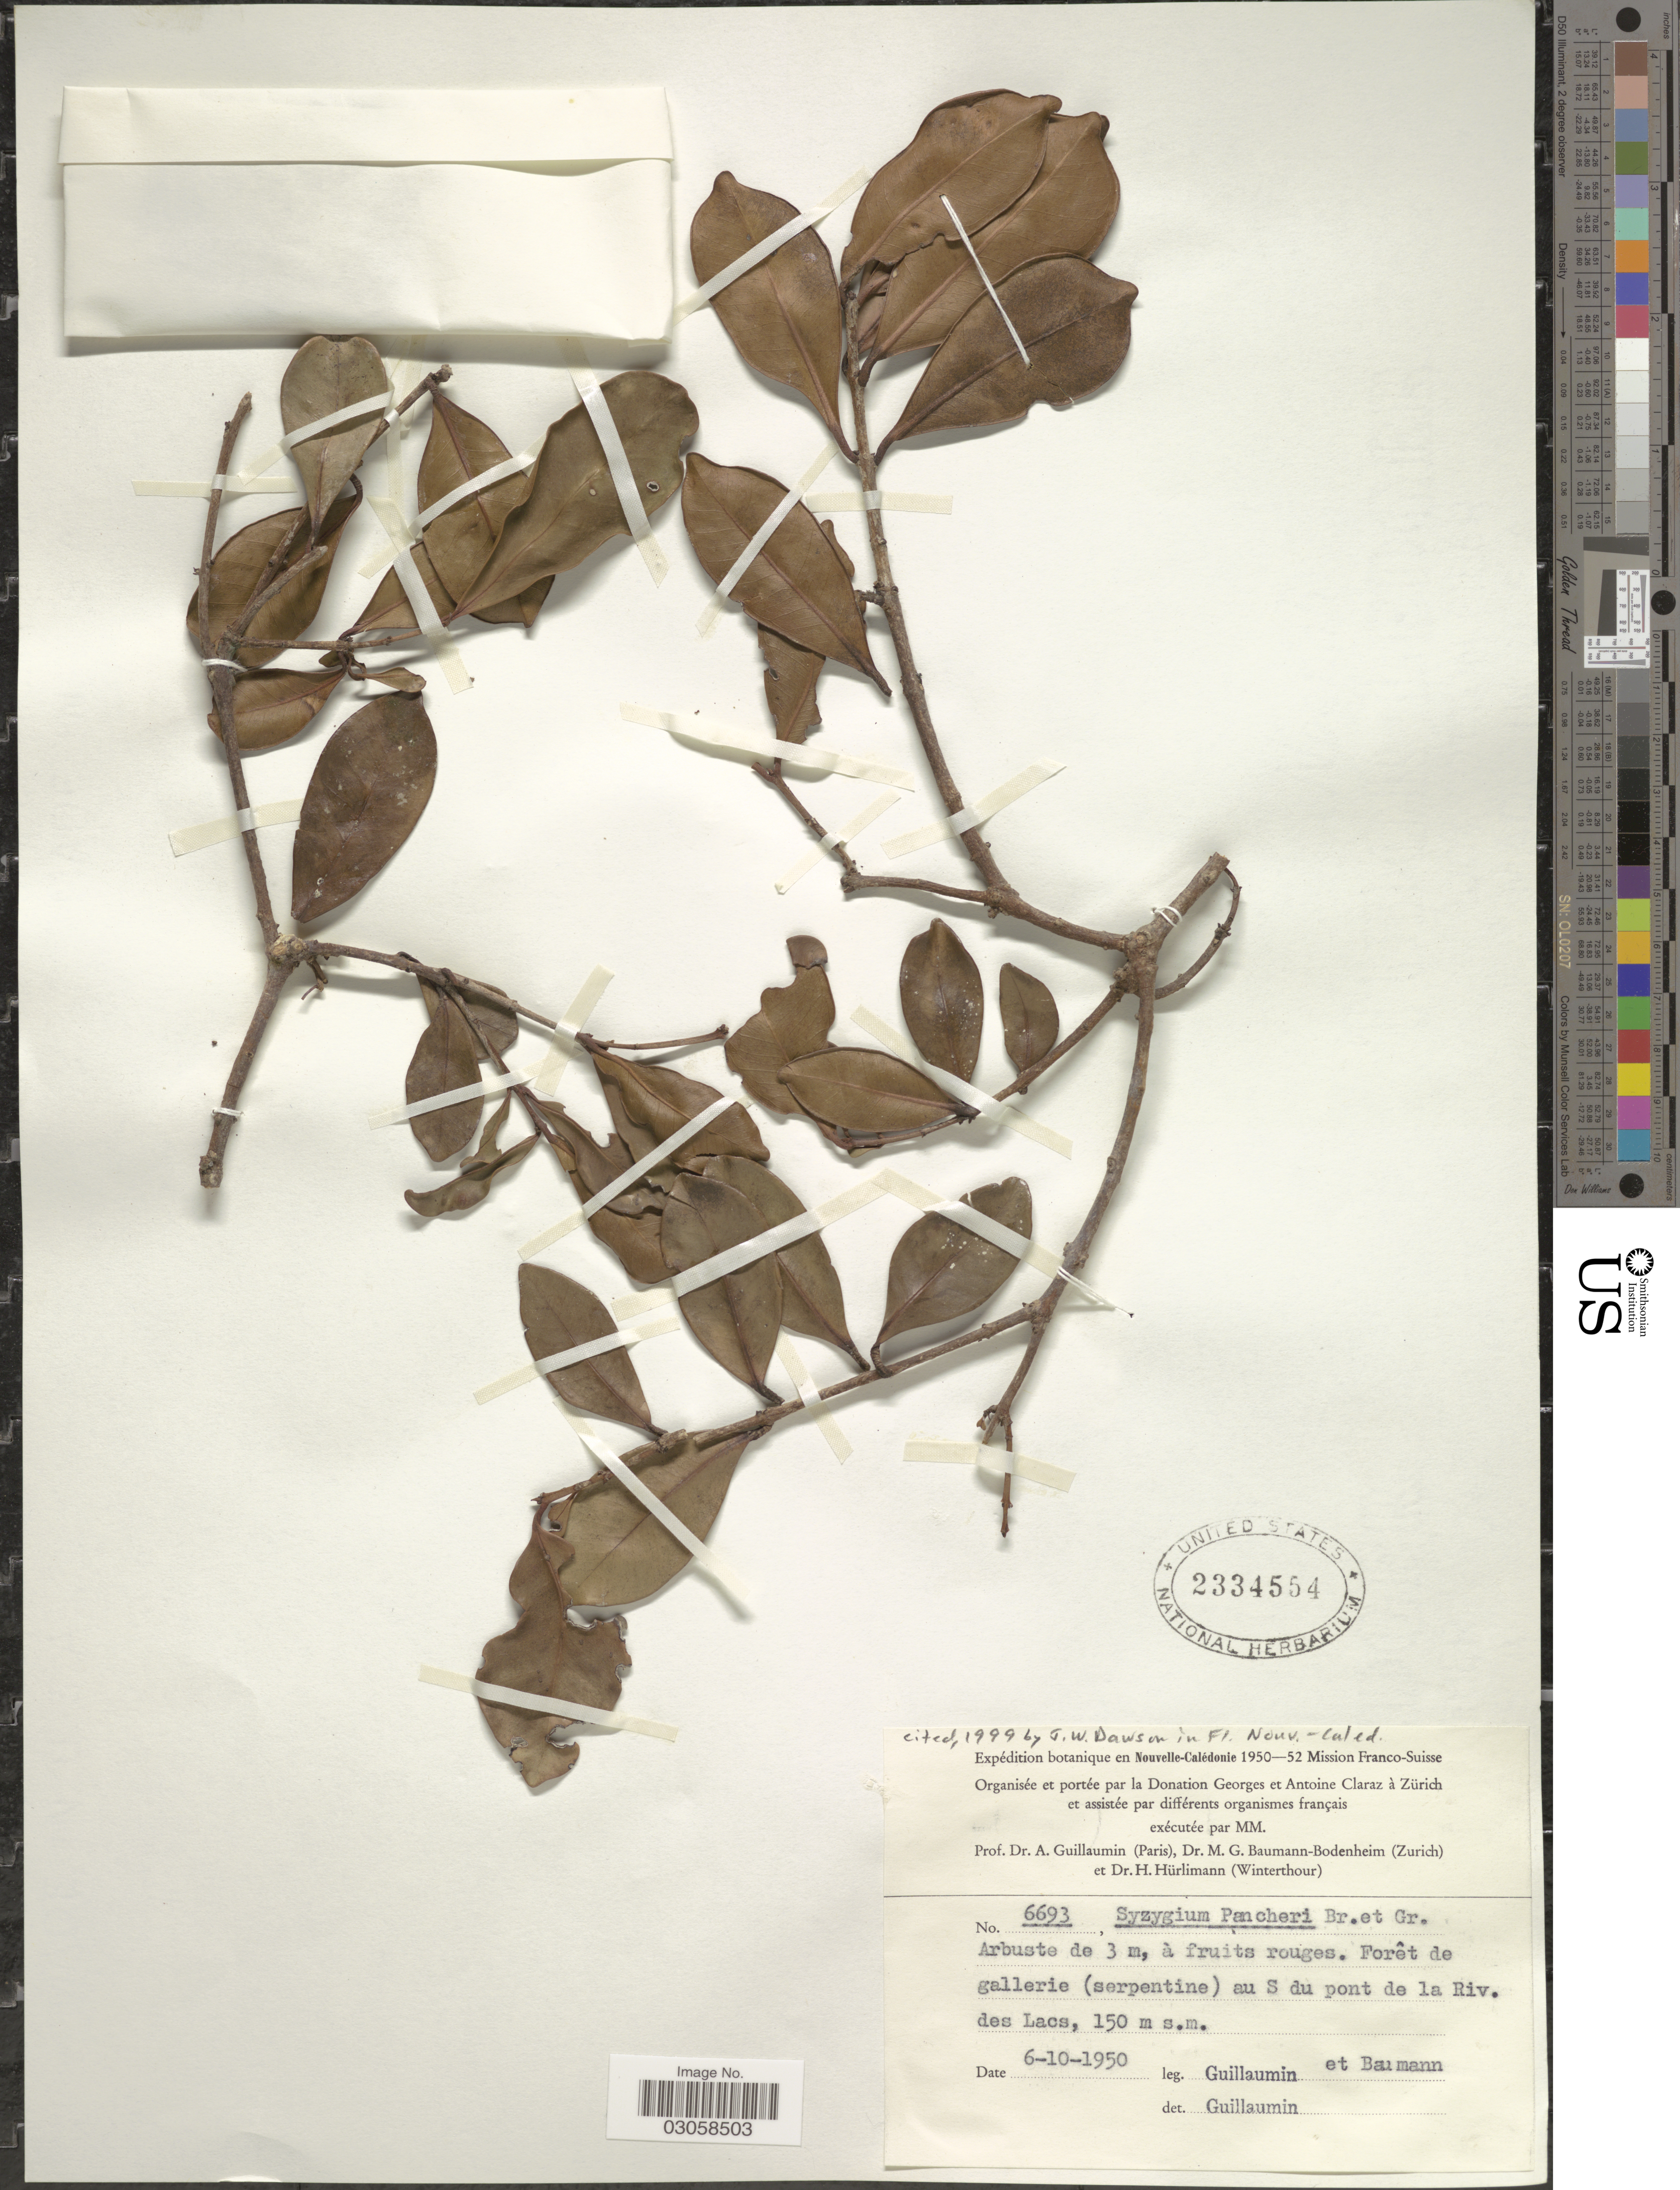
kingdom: Plantae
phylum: Tracheophyta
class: Magnoliopsida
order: Myrtales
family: Myrtaceae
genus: Syzygium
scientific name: Syzygium pancheri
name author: Brongn. & Gris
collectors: A. Guillaumin & M. G. Baumann-Bodenheim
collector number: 6693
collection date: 1950-10-06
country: New Caledonia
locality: Nouvelle-Calédonie. Forêt de gallerie (serpentine) au S du pont de la Riv. des Lacs.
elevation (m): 150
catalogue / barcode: US 2334554